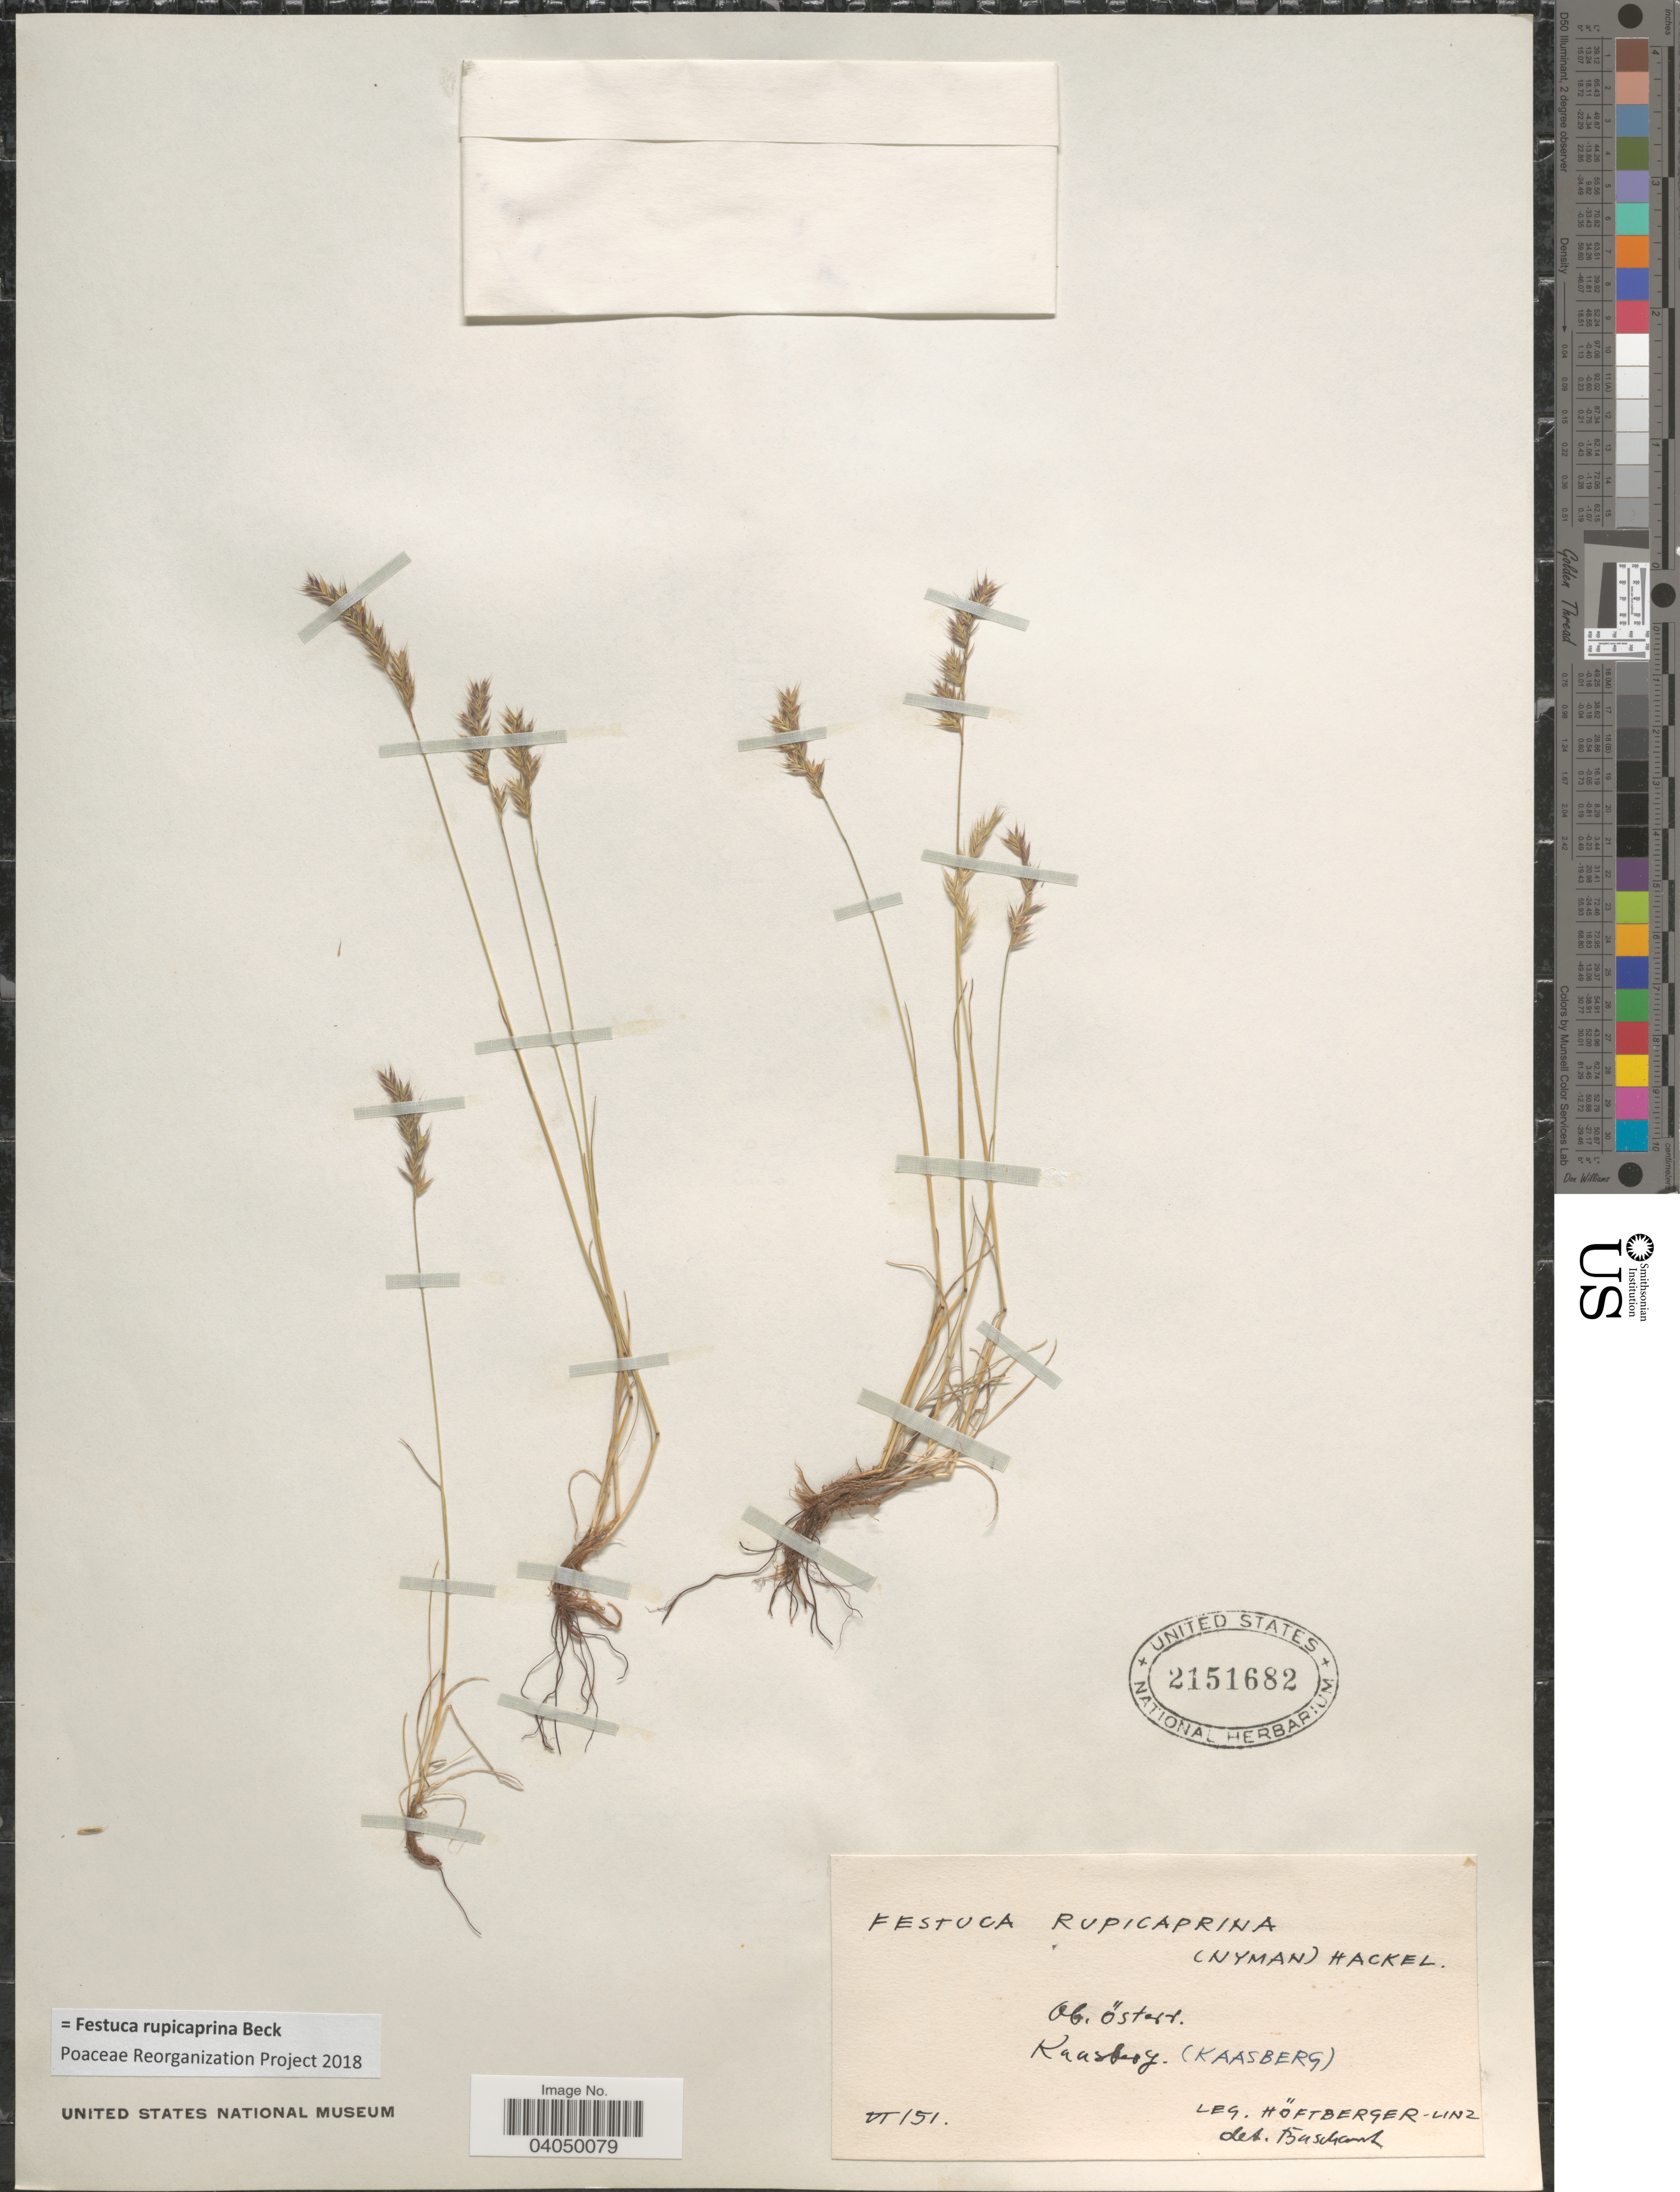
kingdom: Plantae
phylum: Tracheophyta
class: Liliopsida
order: Poales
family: Poaceae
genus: Festuca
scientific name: Festuca rupicaprina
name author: Beck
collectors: Höftberger-Linz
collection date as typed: VI 151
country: Austria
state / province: Oberosterreich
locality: Ob.österr. Kaasberg (Kaasberg).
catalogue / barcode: US 2151682